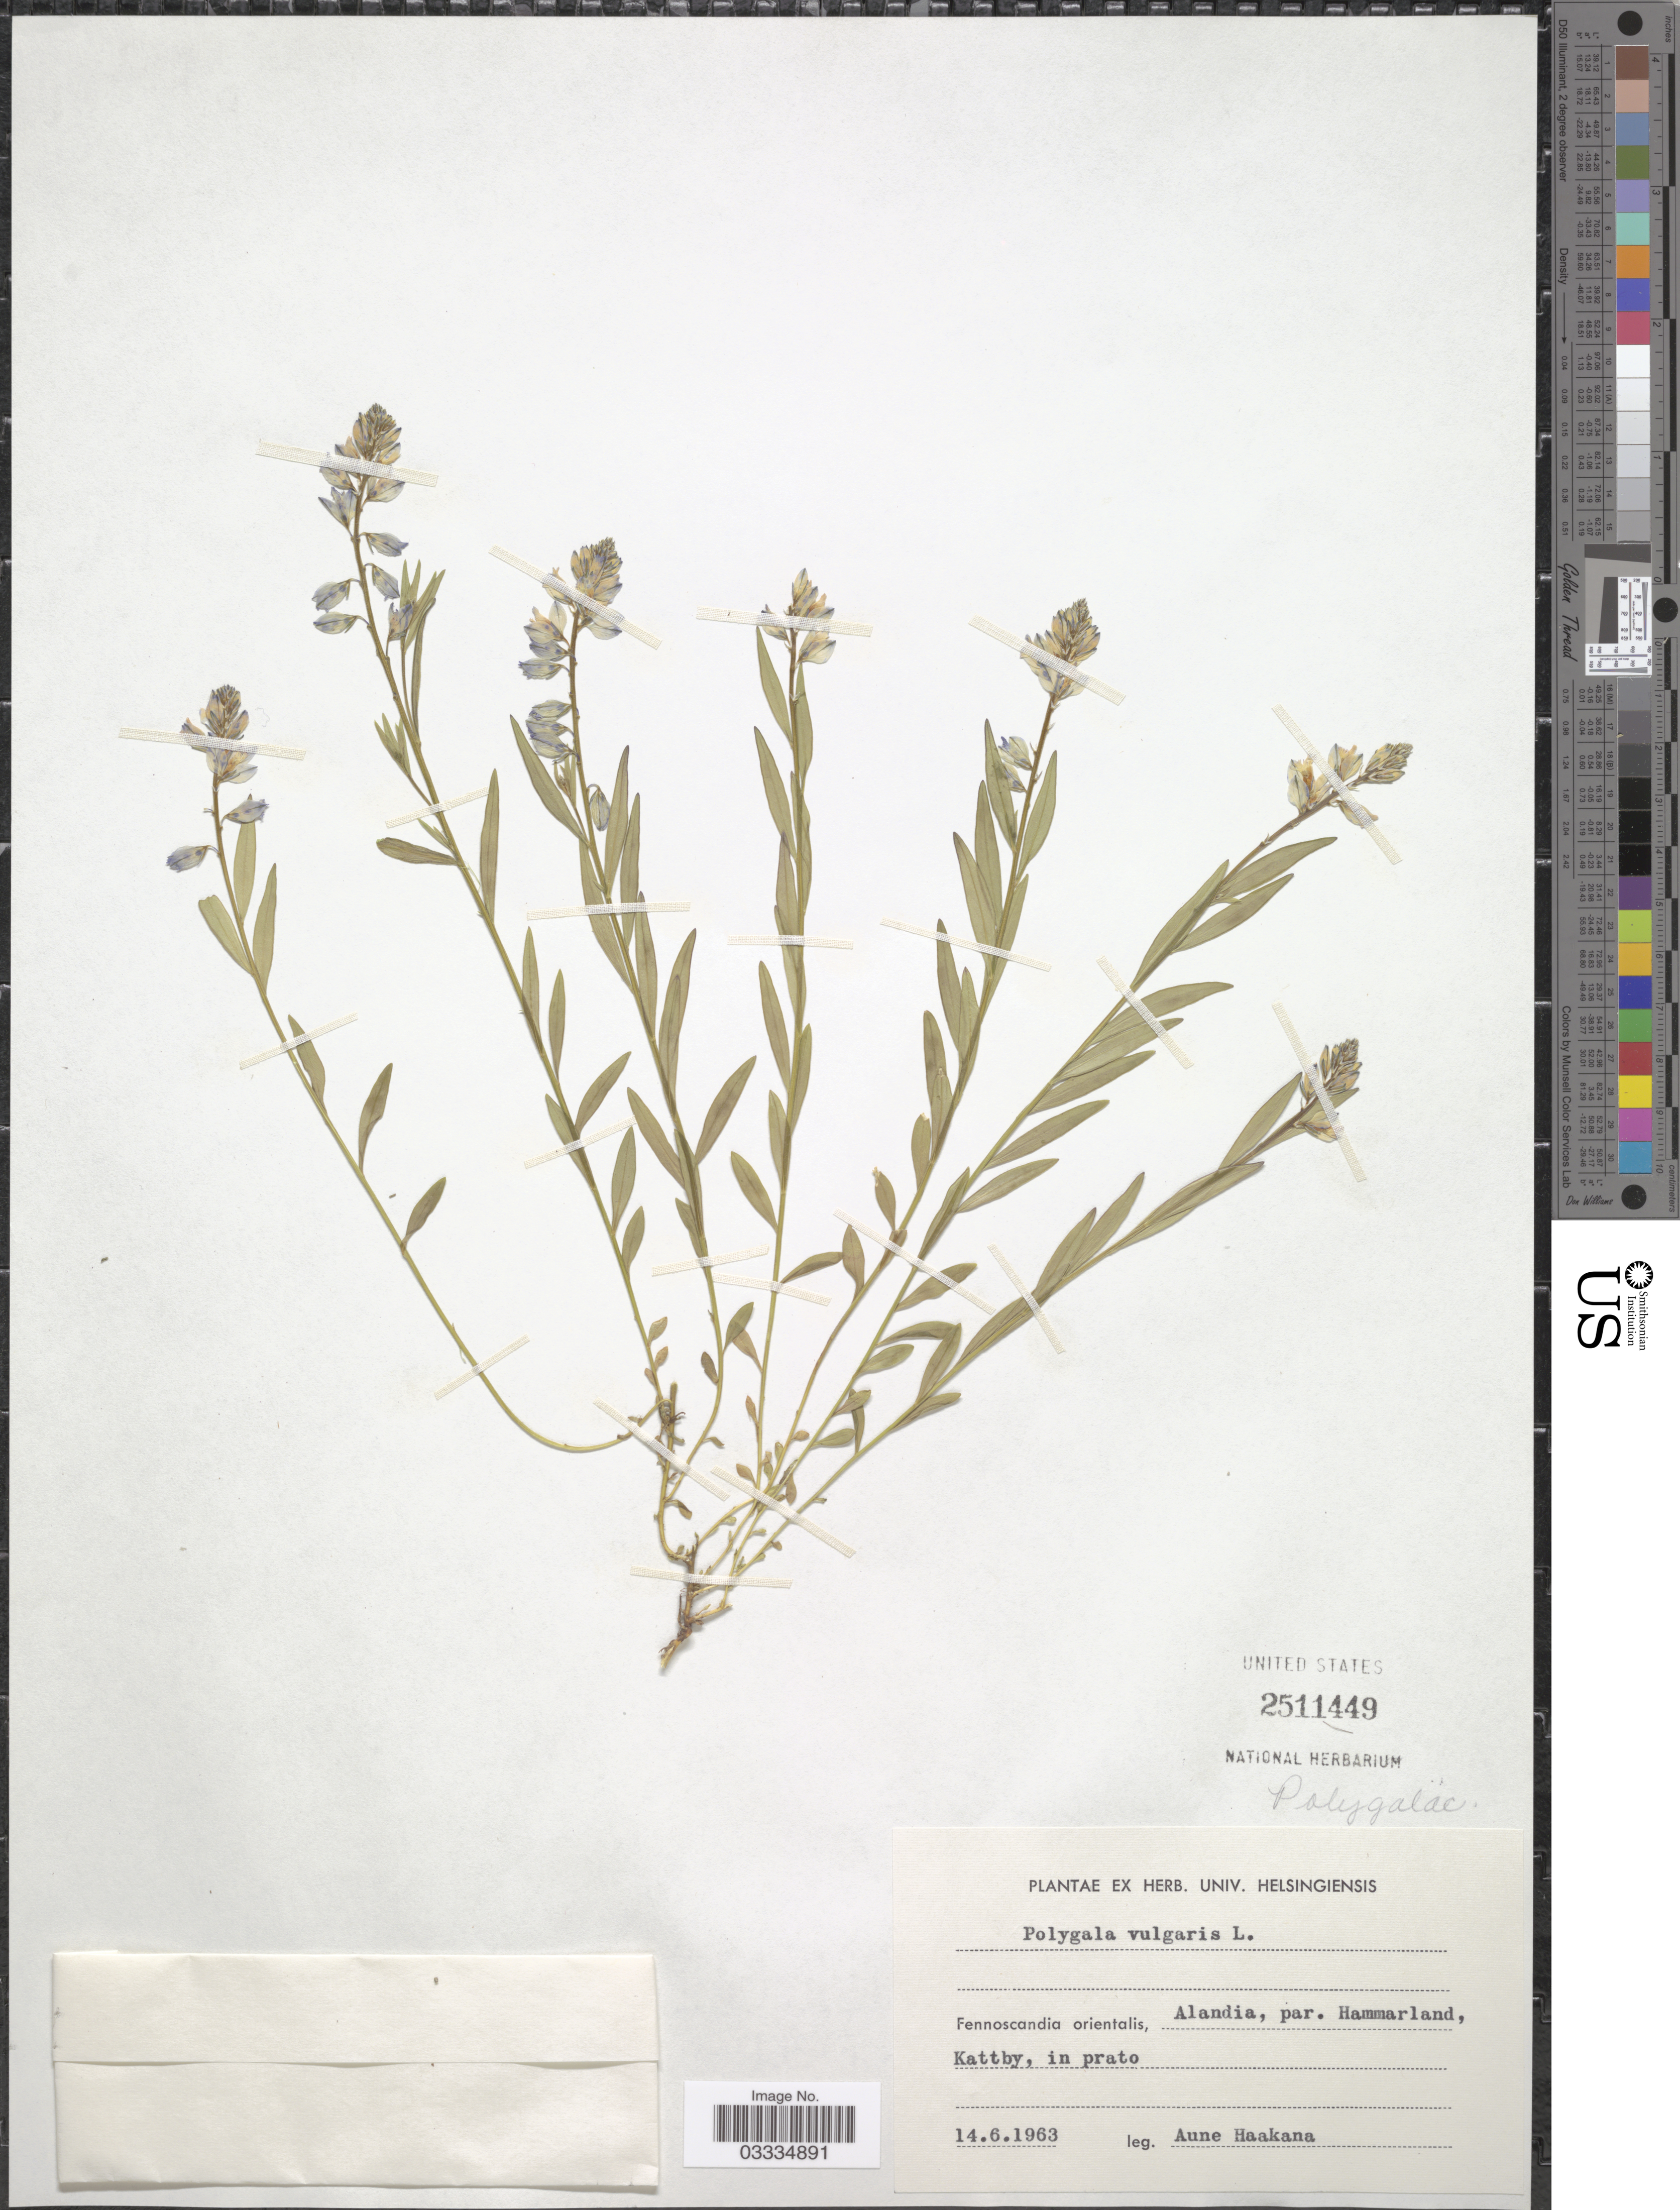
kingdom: Plantae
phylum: Tracheophyta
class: Magnoliopsida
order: Fabales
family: Polygalaceae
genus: Polygala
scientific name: Polygala vulgaris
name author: L.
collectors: A. Haakana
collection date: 1963-06-14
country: Finland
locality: Fennoscandia orientalis, Alandia, par. Hammarland, Kattby, in prato.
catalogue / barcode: US 2511449